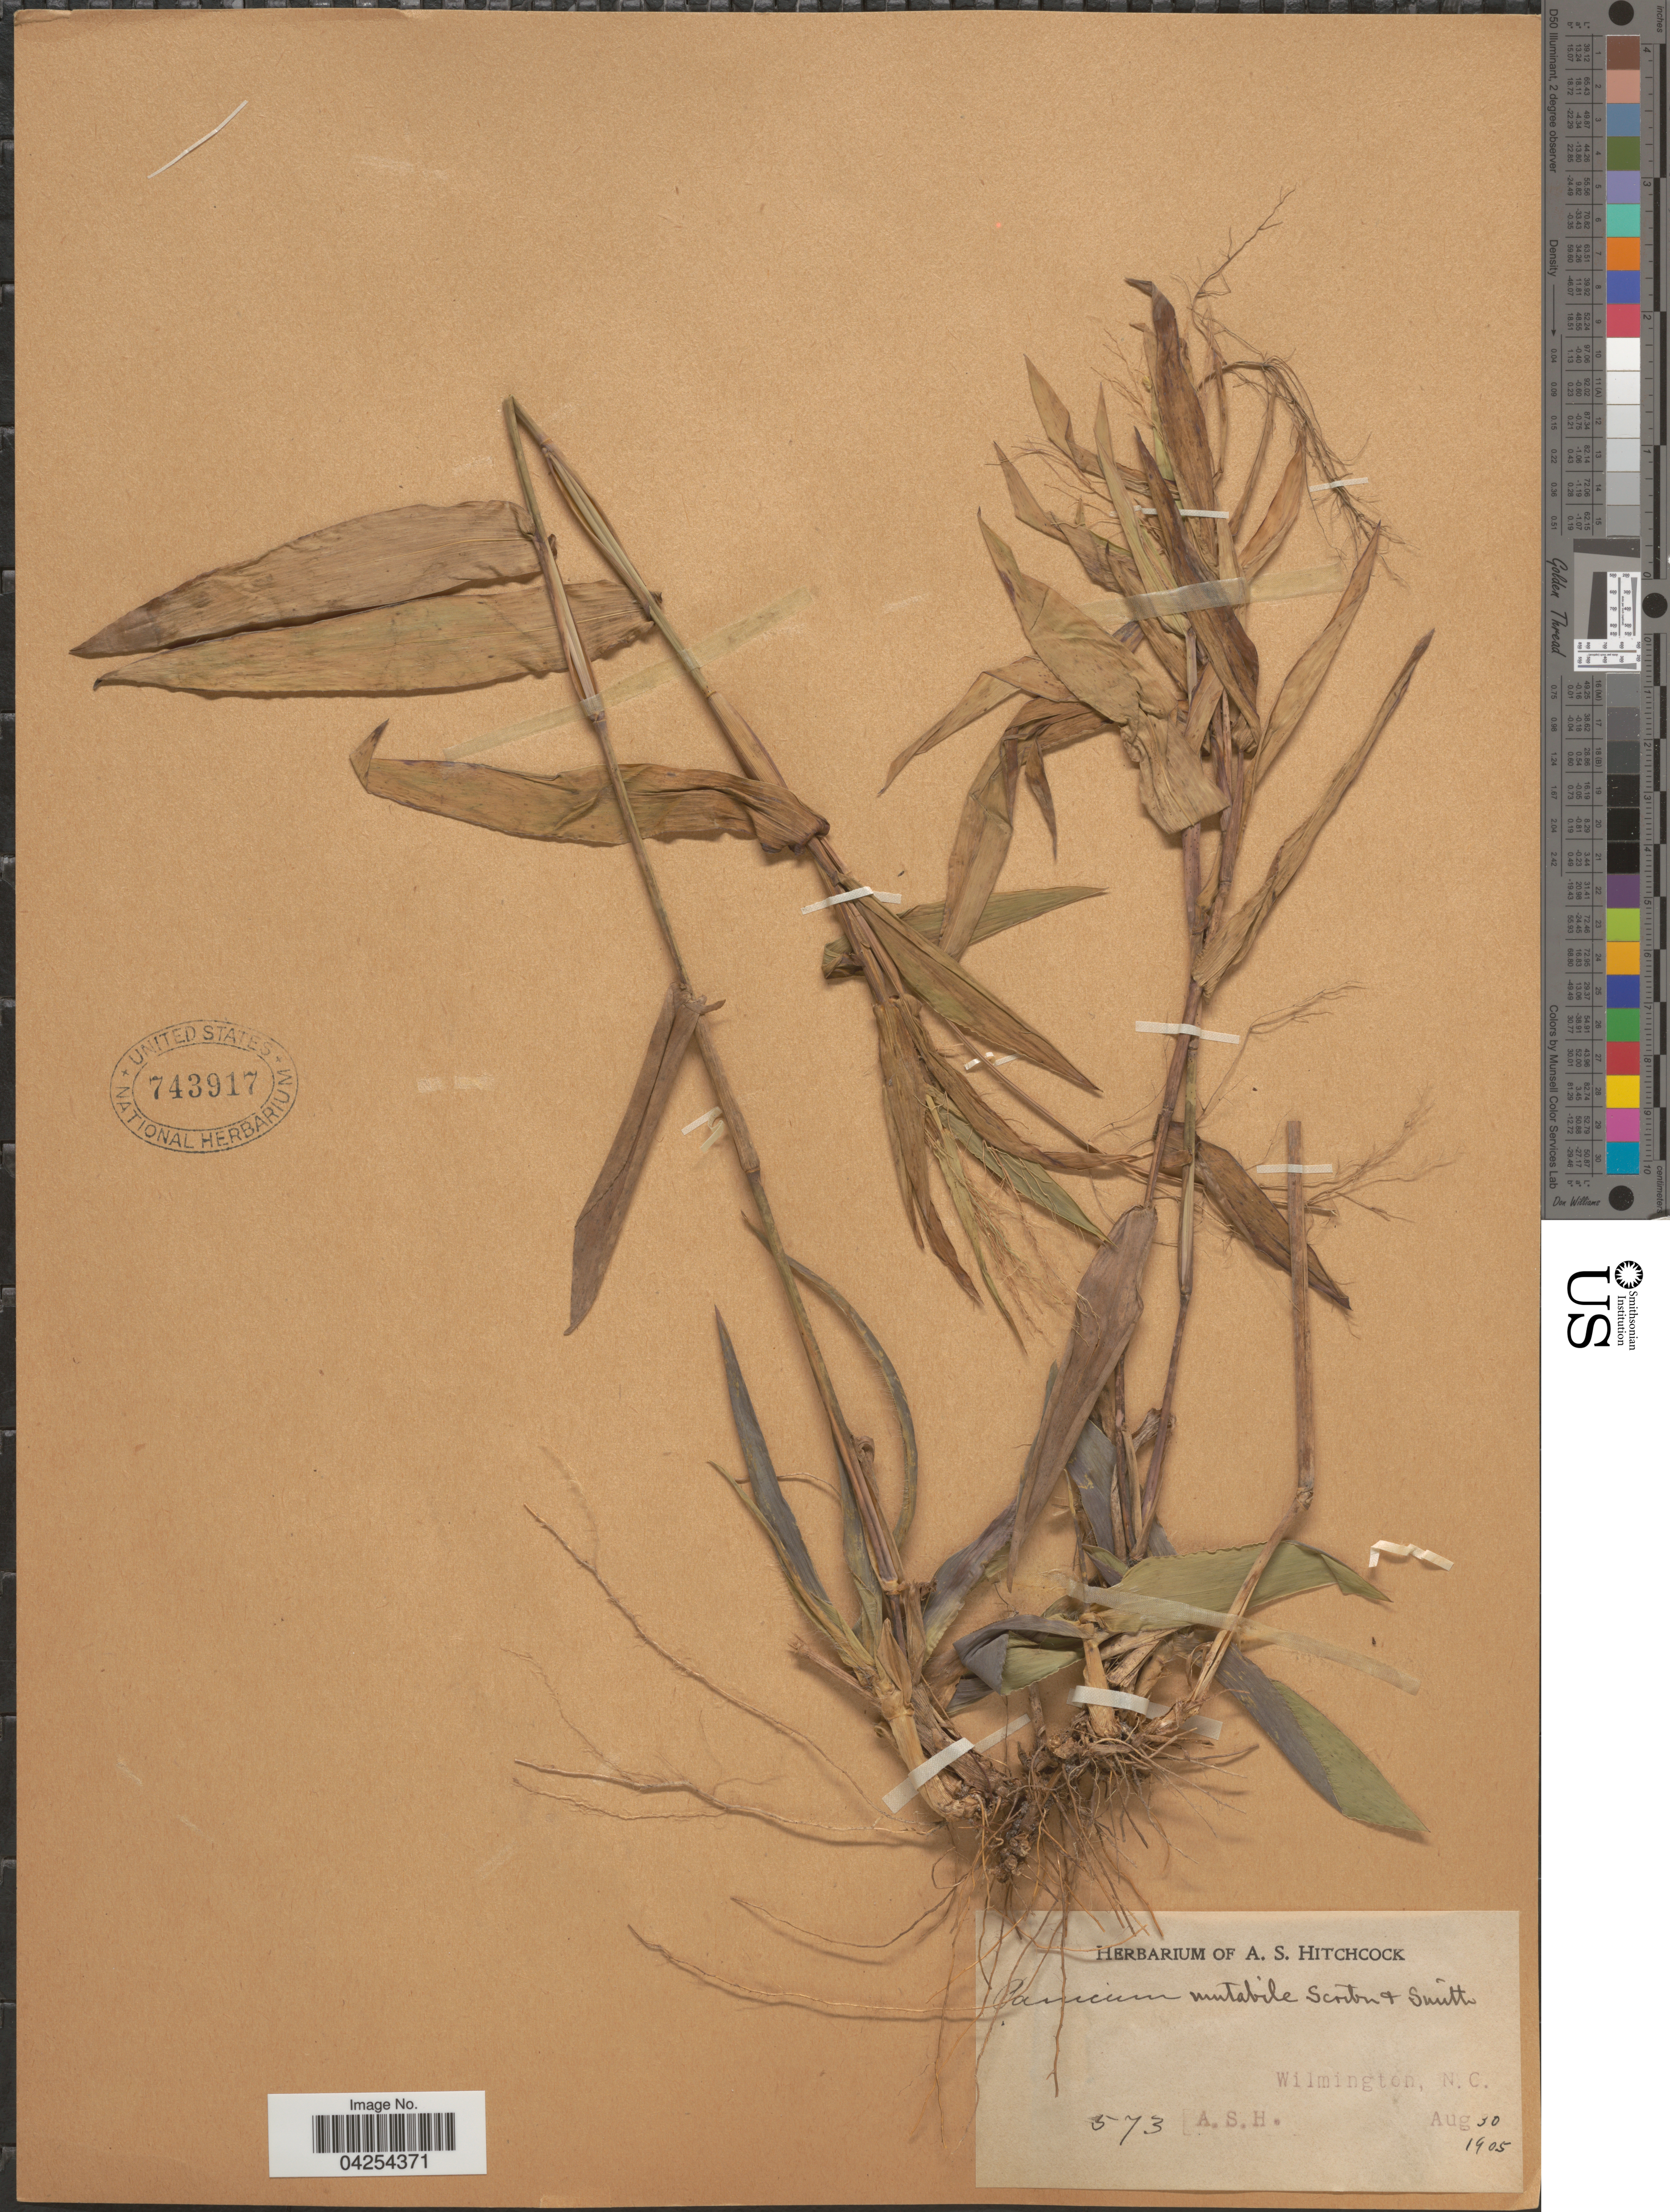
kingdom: Plantae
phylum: Tracheophyta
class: Liliopsida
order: Poales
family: Poaceae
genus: Dichanthelium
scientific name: Dichanthelium commutatum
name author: (Schult.) Gould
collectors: A. S. Hitchcock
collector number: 573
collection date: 1905-08-30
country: United States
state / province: North Carolina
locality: Wilmington.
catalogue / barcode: US 743917